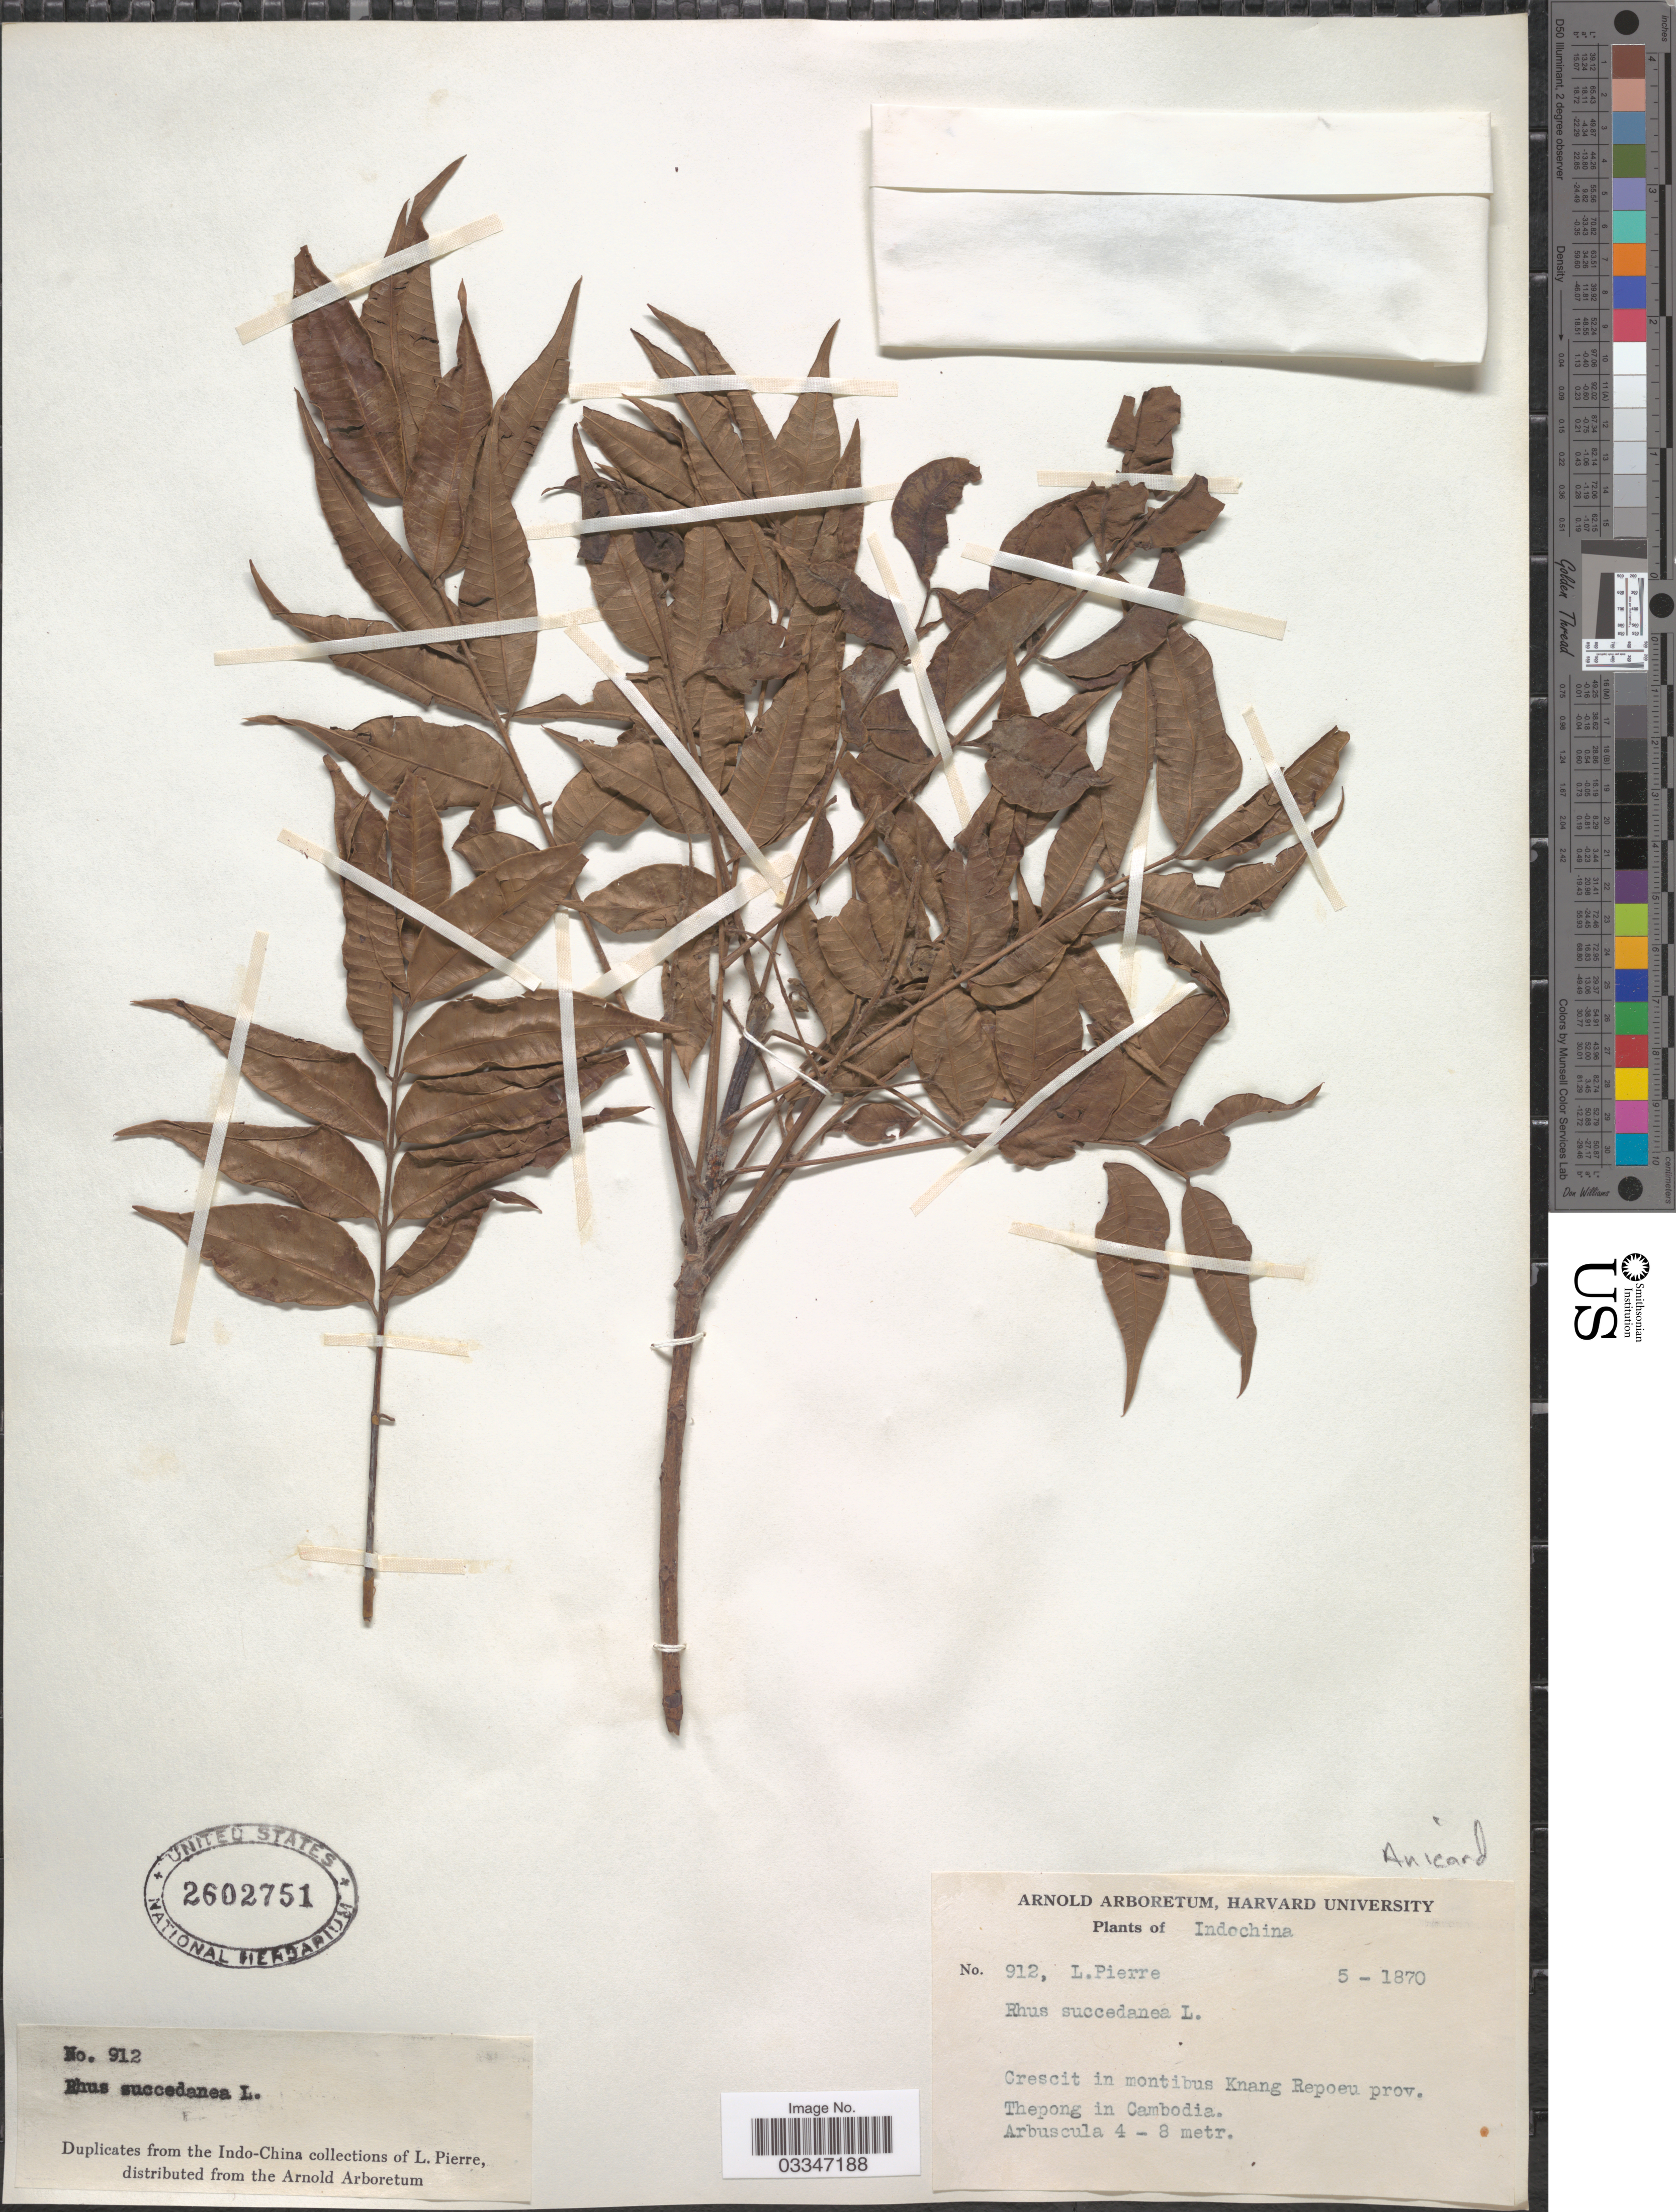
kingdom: Plantae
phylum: Tracheophyta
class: Magnoliopsida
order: Sapindales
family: Anacardiaceae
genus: Rhus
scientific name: Rhus succedanea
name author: L.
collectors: L. Pierre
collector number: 912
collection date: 1870-05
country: Cambodia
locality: Indochina. Crescit in montibus Knang Repoeu prov. Thepong in Cambodia.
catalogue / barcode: US 2602751